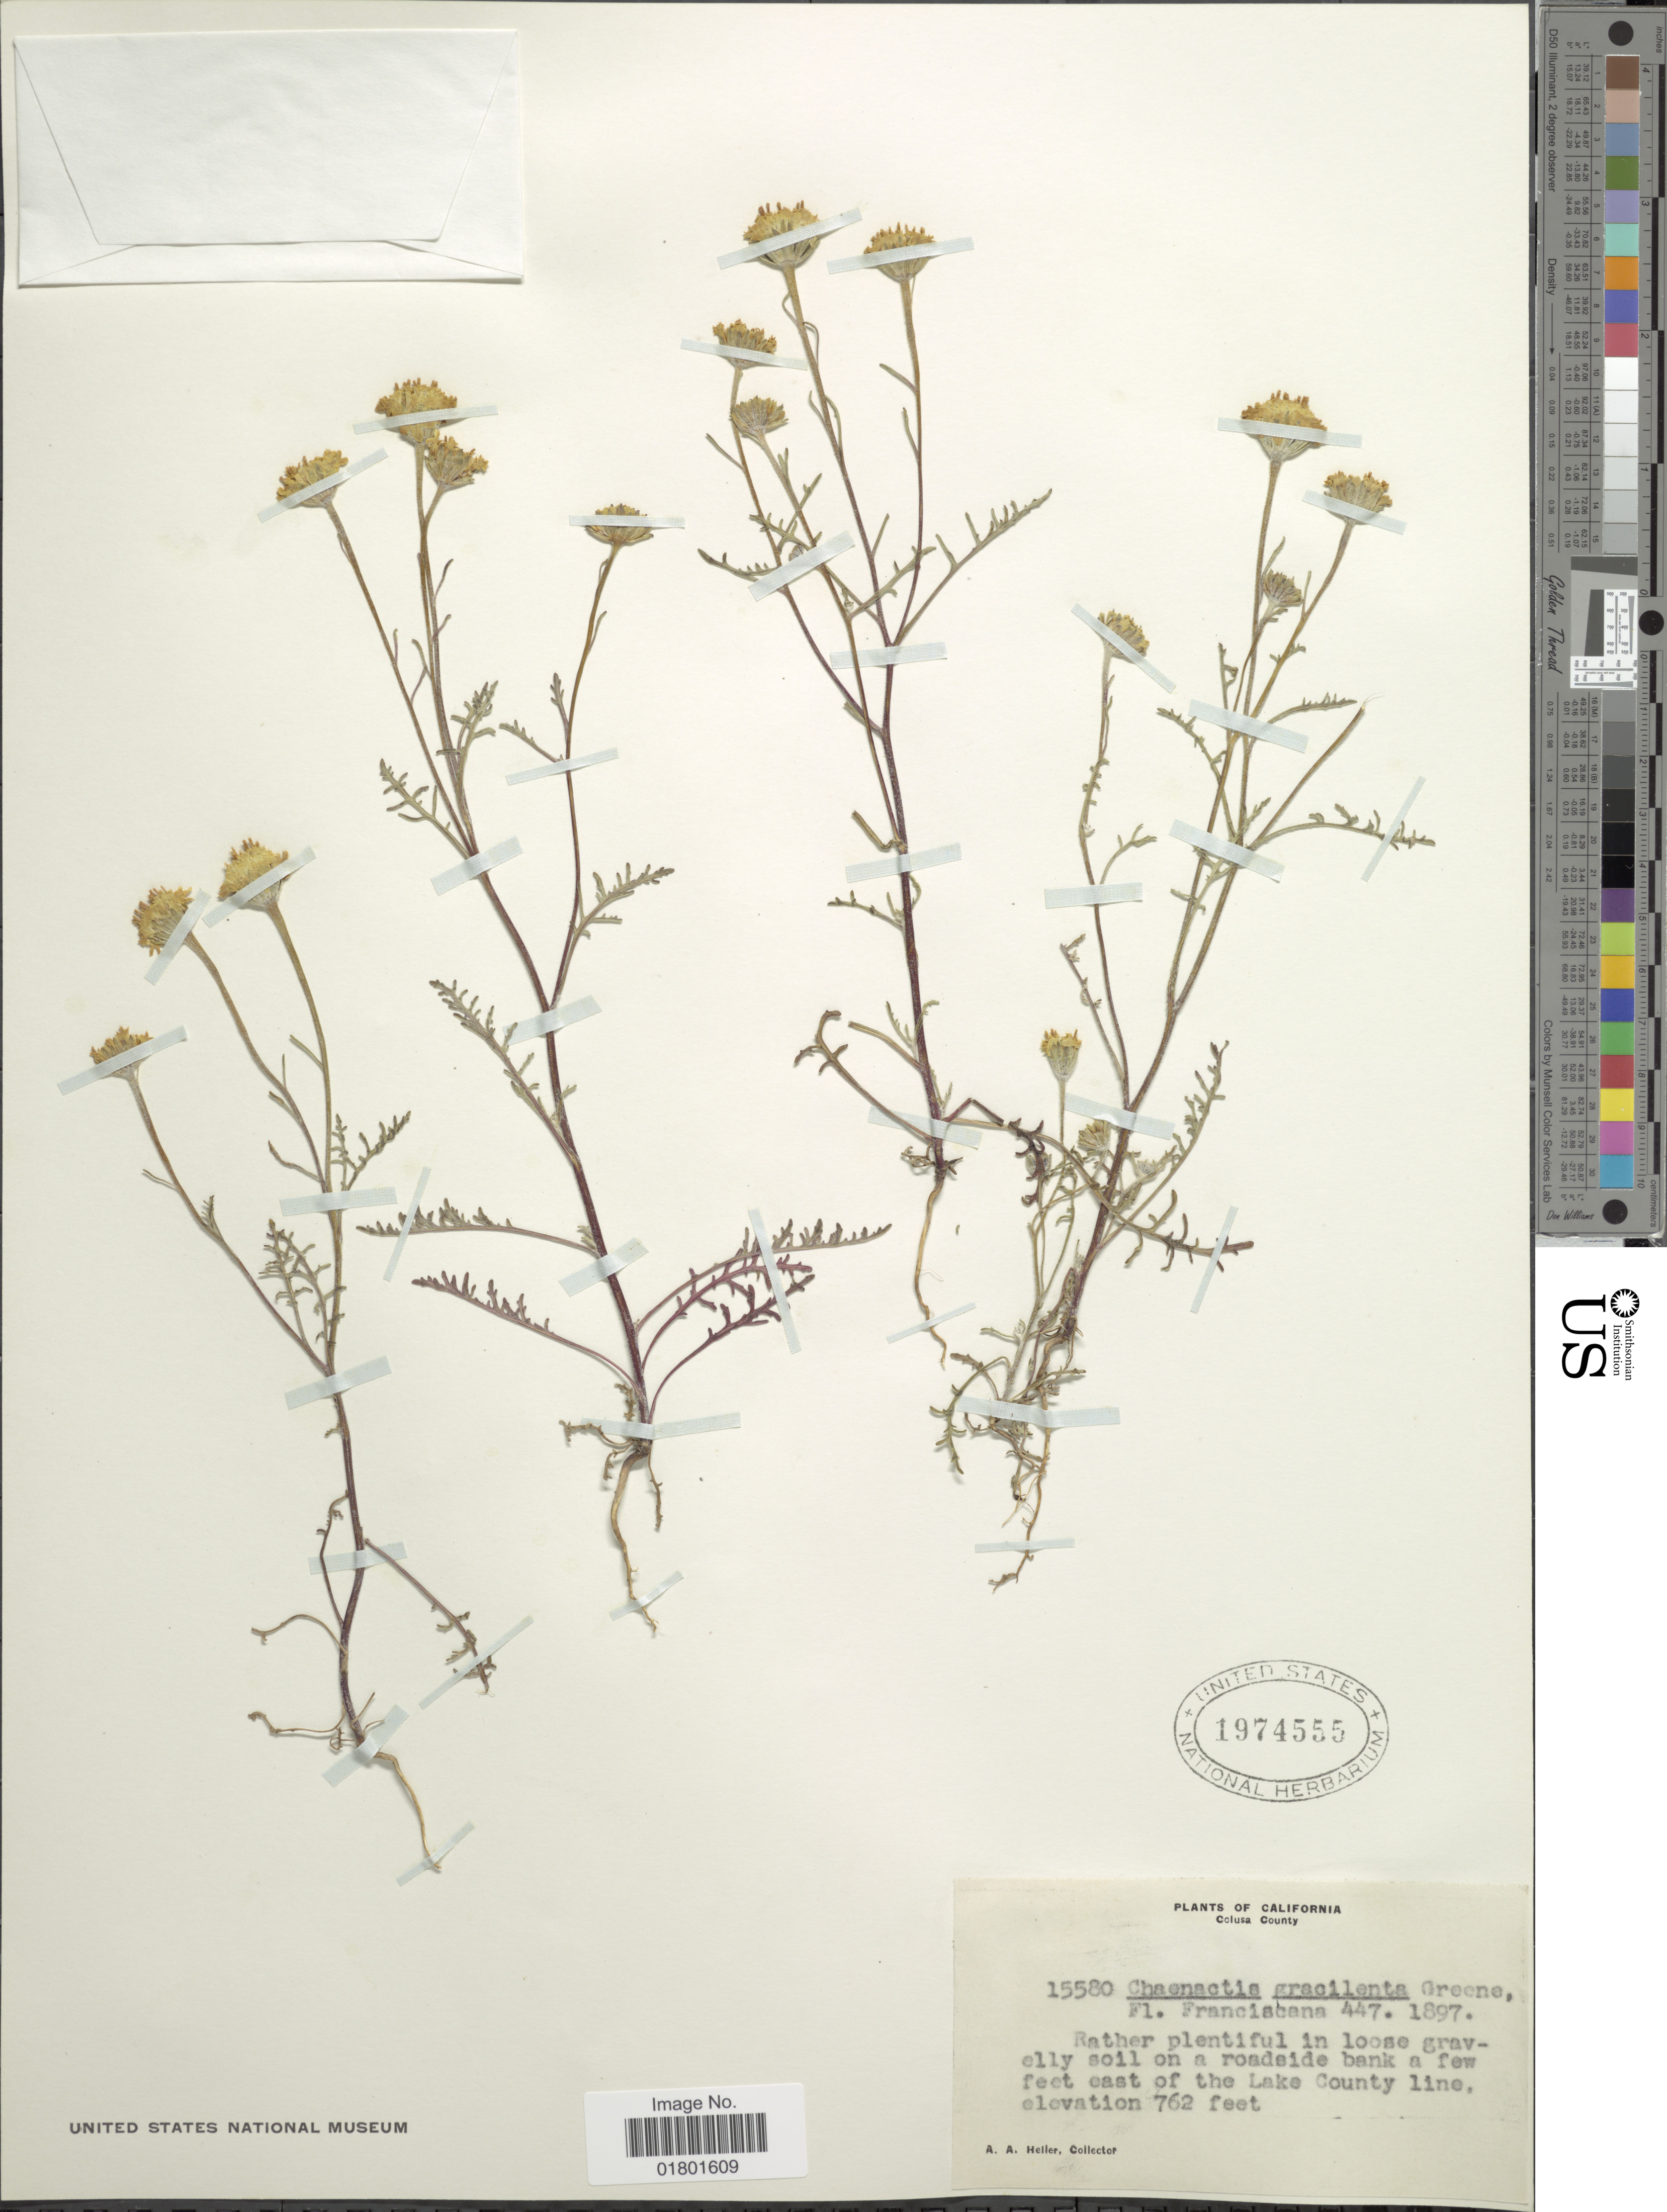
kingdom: Plantae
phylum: Tracheophyta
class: Magnoliopsida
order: Asterales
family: Asteraceae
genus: Chaenactis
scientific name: Chaenactis sp.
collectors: A. A. Heller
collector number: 15580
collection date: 1897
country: United States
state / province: California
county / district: Lake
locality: On a roadside bank a few feet east of the Lake County line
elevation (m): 232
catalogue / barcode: US 1974555